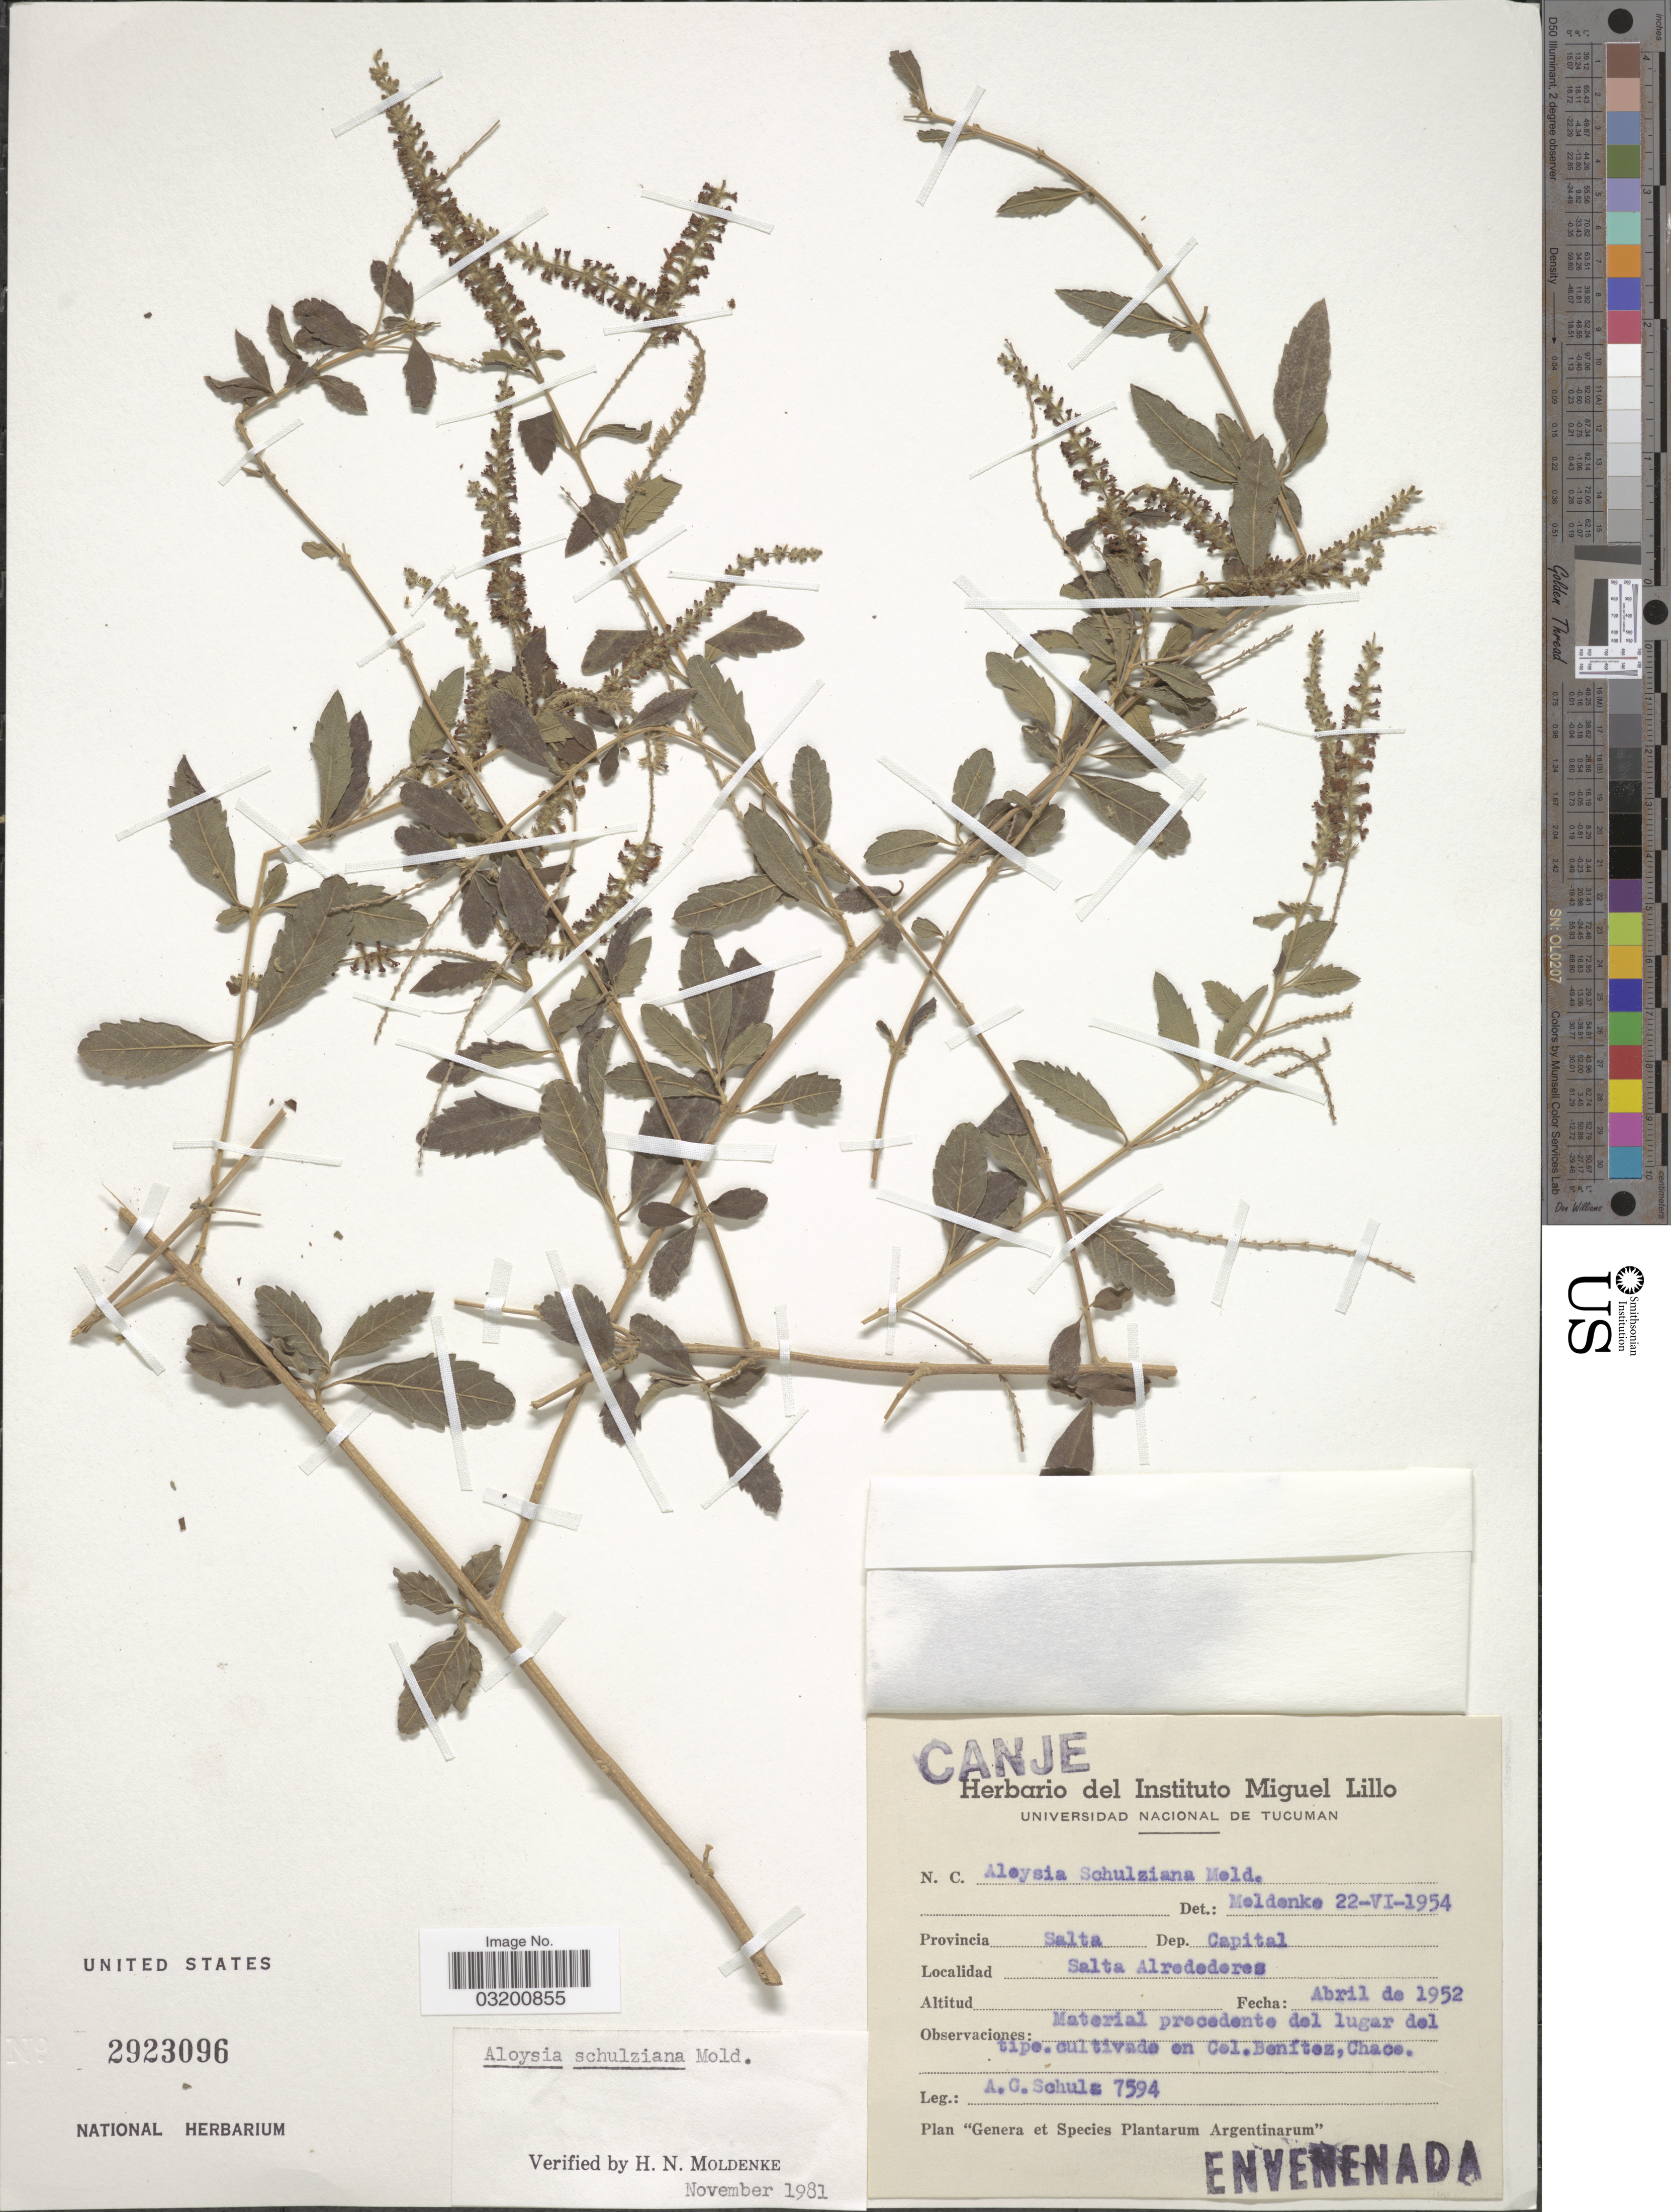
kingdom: Plantae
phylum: Tracheophyta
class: Magnoliopsida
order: Lamiales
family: Verbenaceae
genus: Aloysia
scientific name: Aloysia schulziana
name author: Moldenke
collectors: A. G. Schulz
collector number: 7594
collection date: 1952-04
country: Argentina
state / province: Chaco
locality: Cultivade en Col. Benítez.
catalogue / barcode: US 2923096